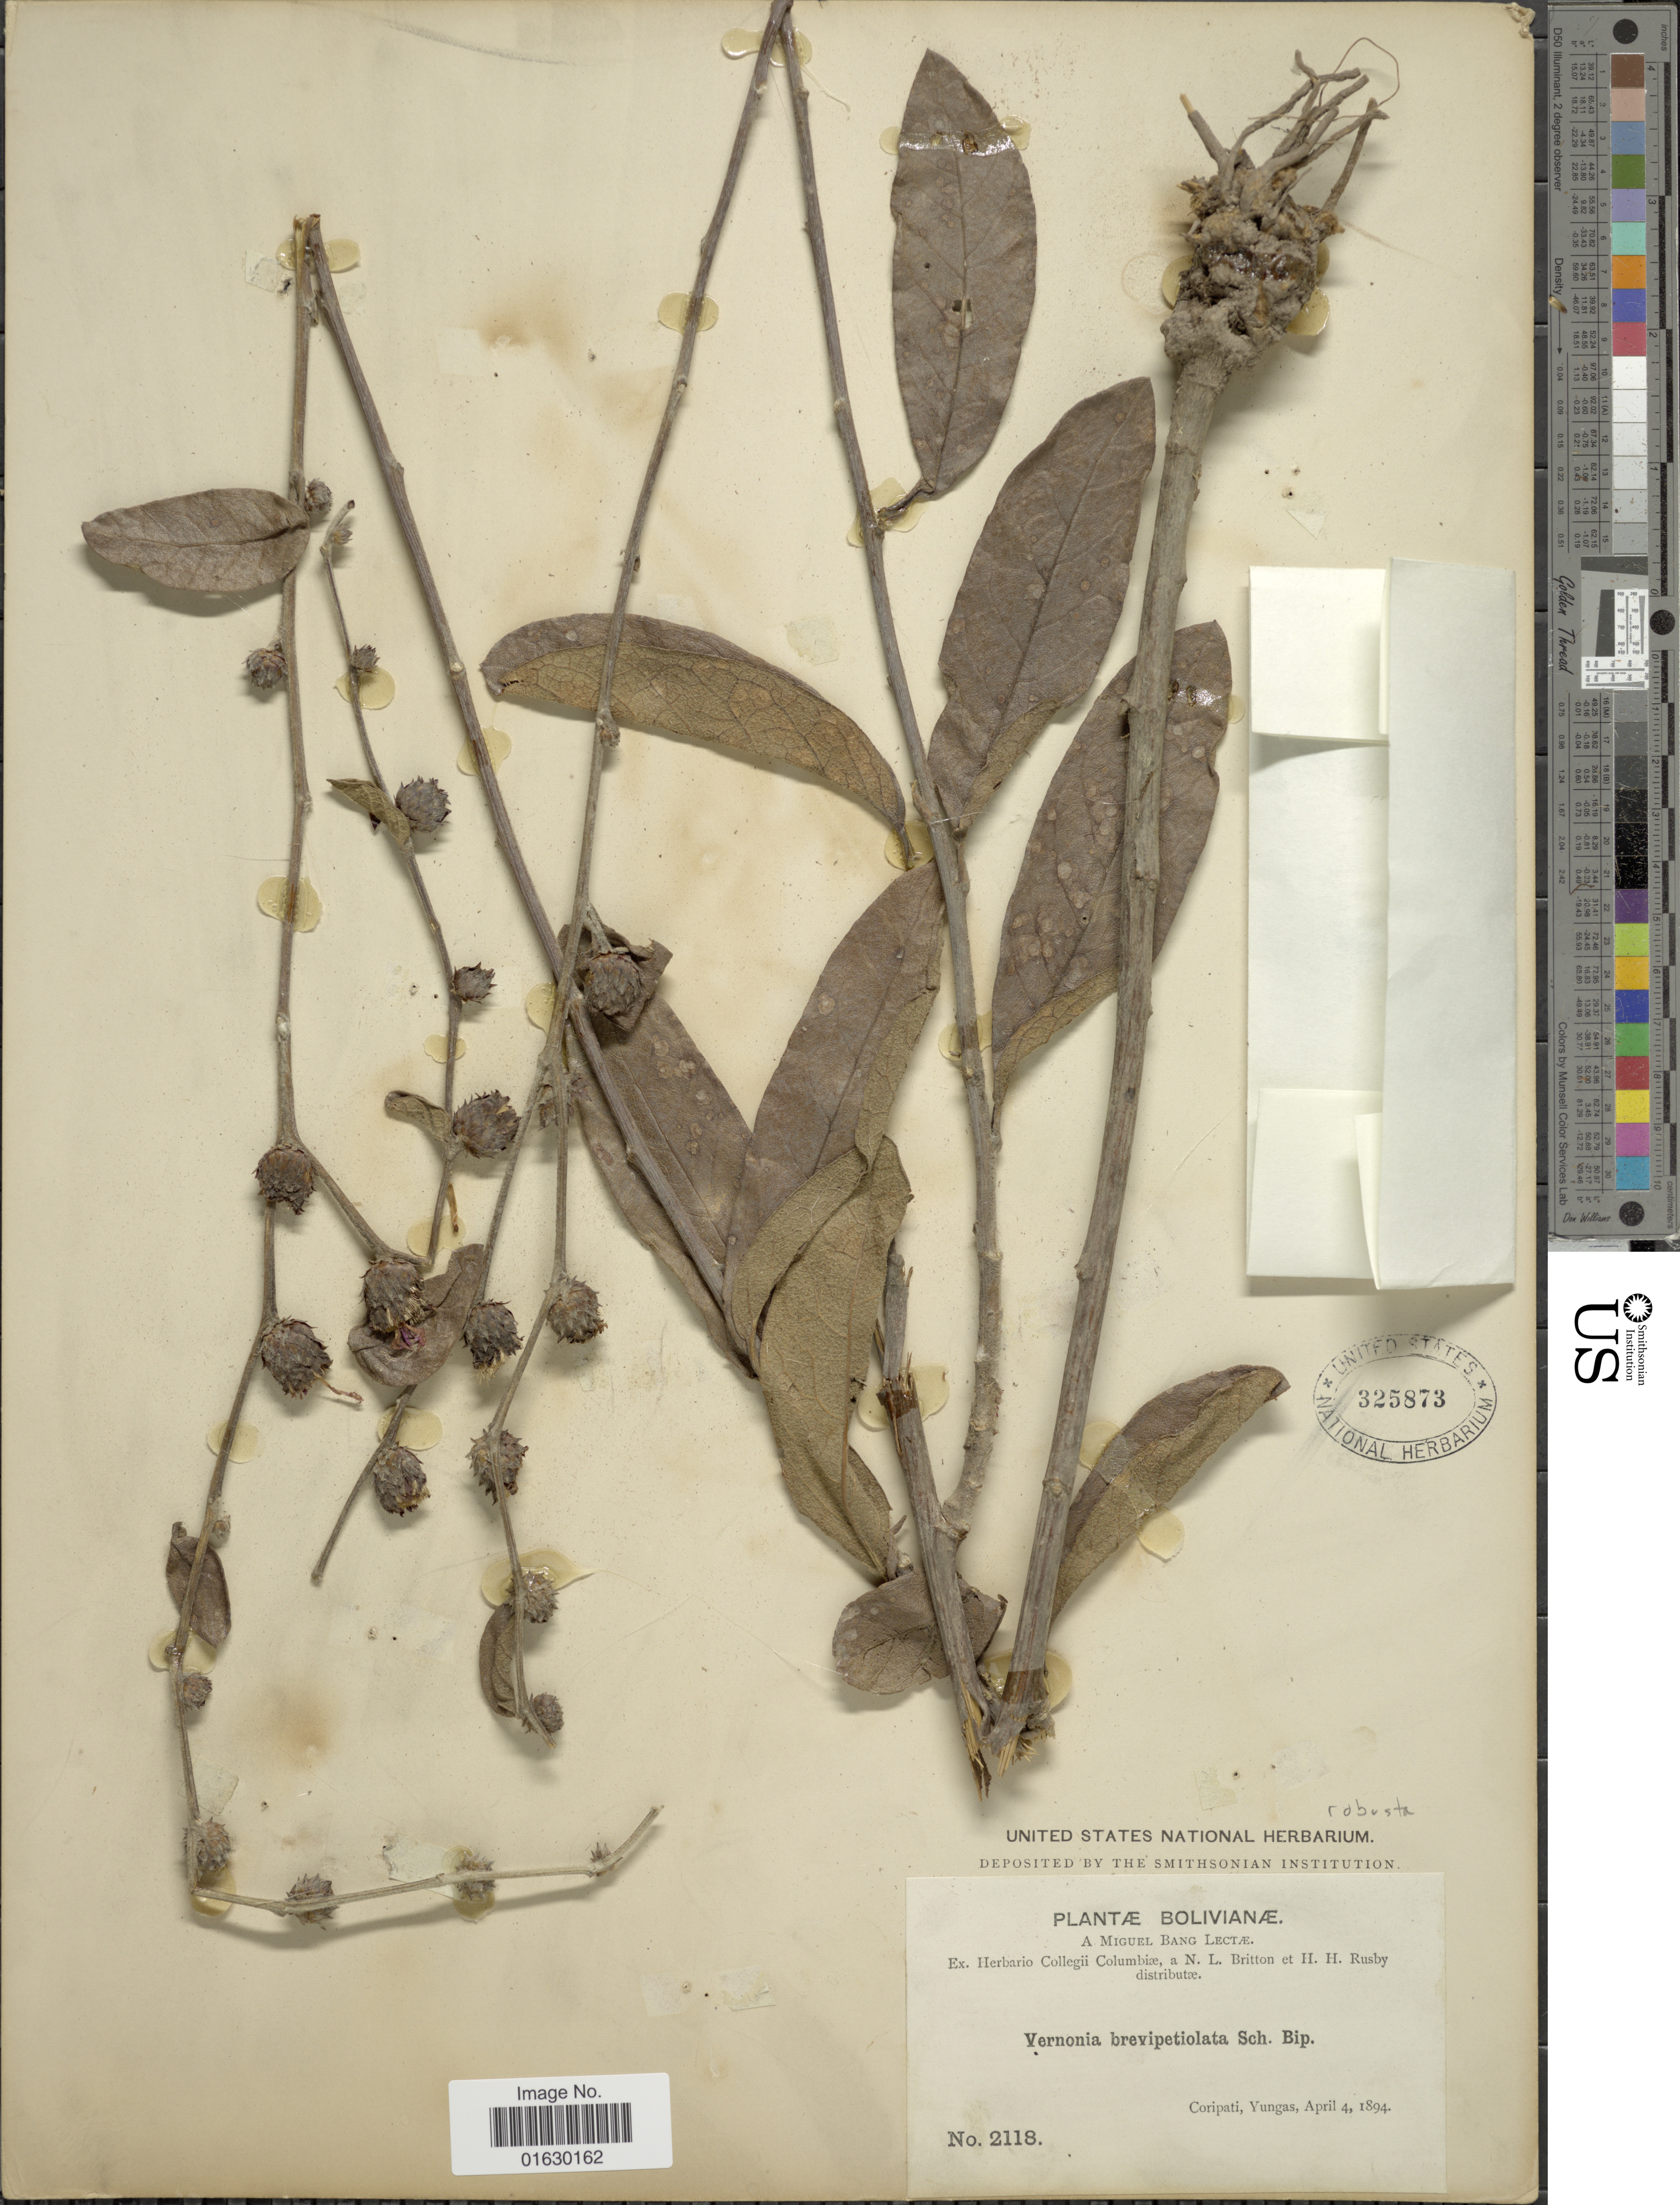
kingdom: Plantae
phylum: Tracheophyta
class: Magnoliopsida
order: Asterales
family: Asteraceae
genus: Lessingianthus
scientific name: Lessingianthus robustus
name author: (Rusby) H. Rob.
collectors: M. Bang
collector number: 2118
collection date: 1894-04-04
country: Bolivia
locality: Bolivianae, Coripati, Yungas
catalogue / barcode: US 325873